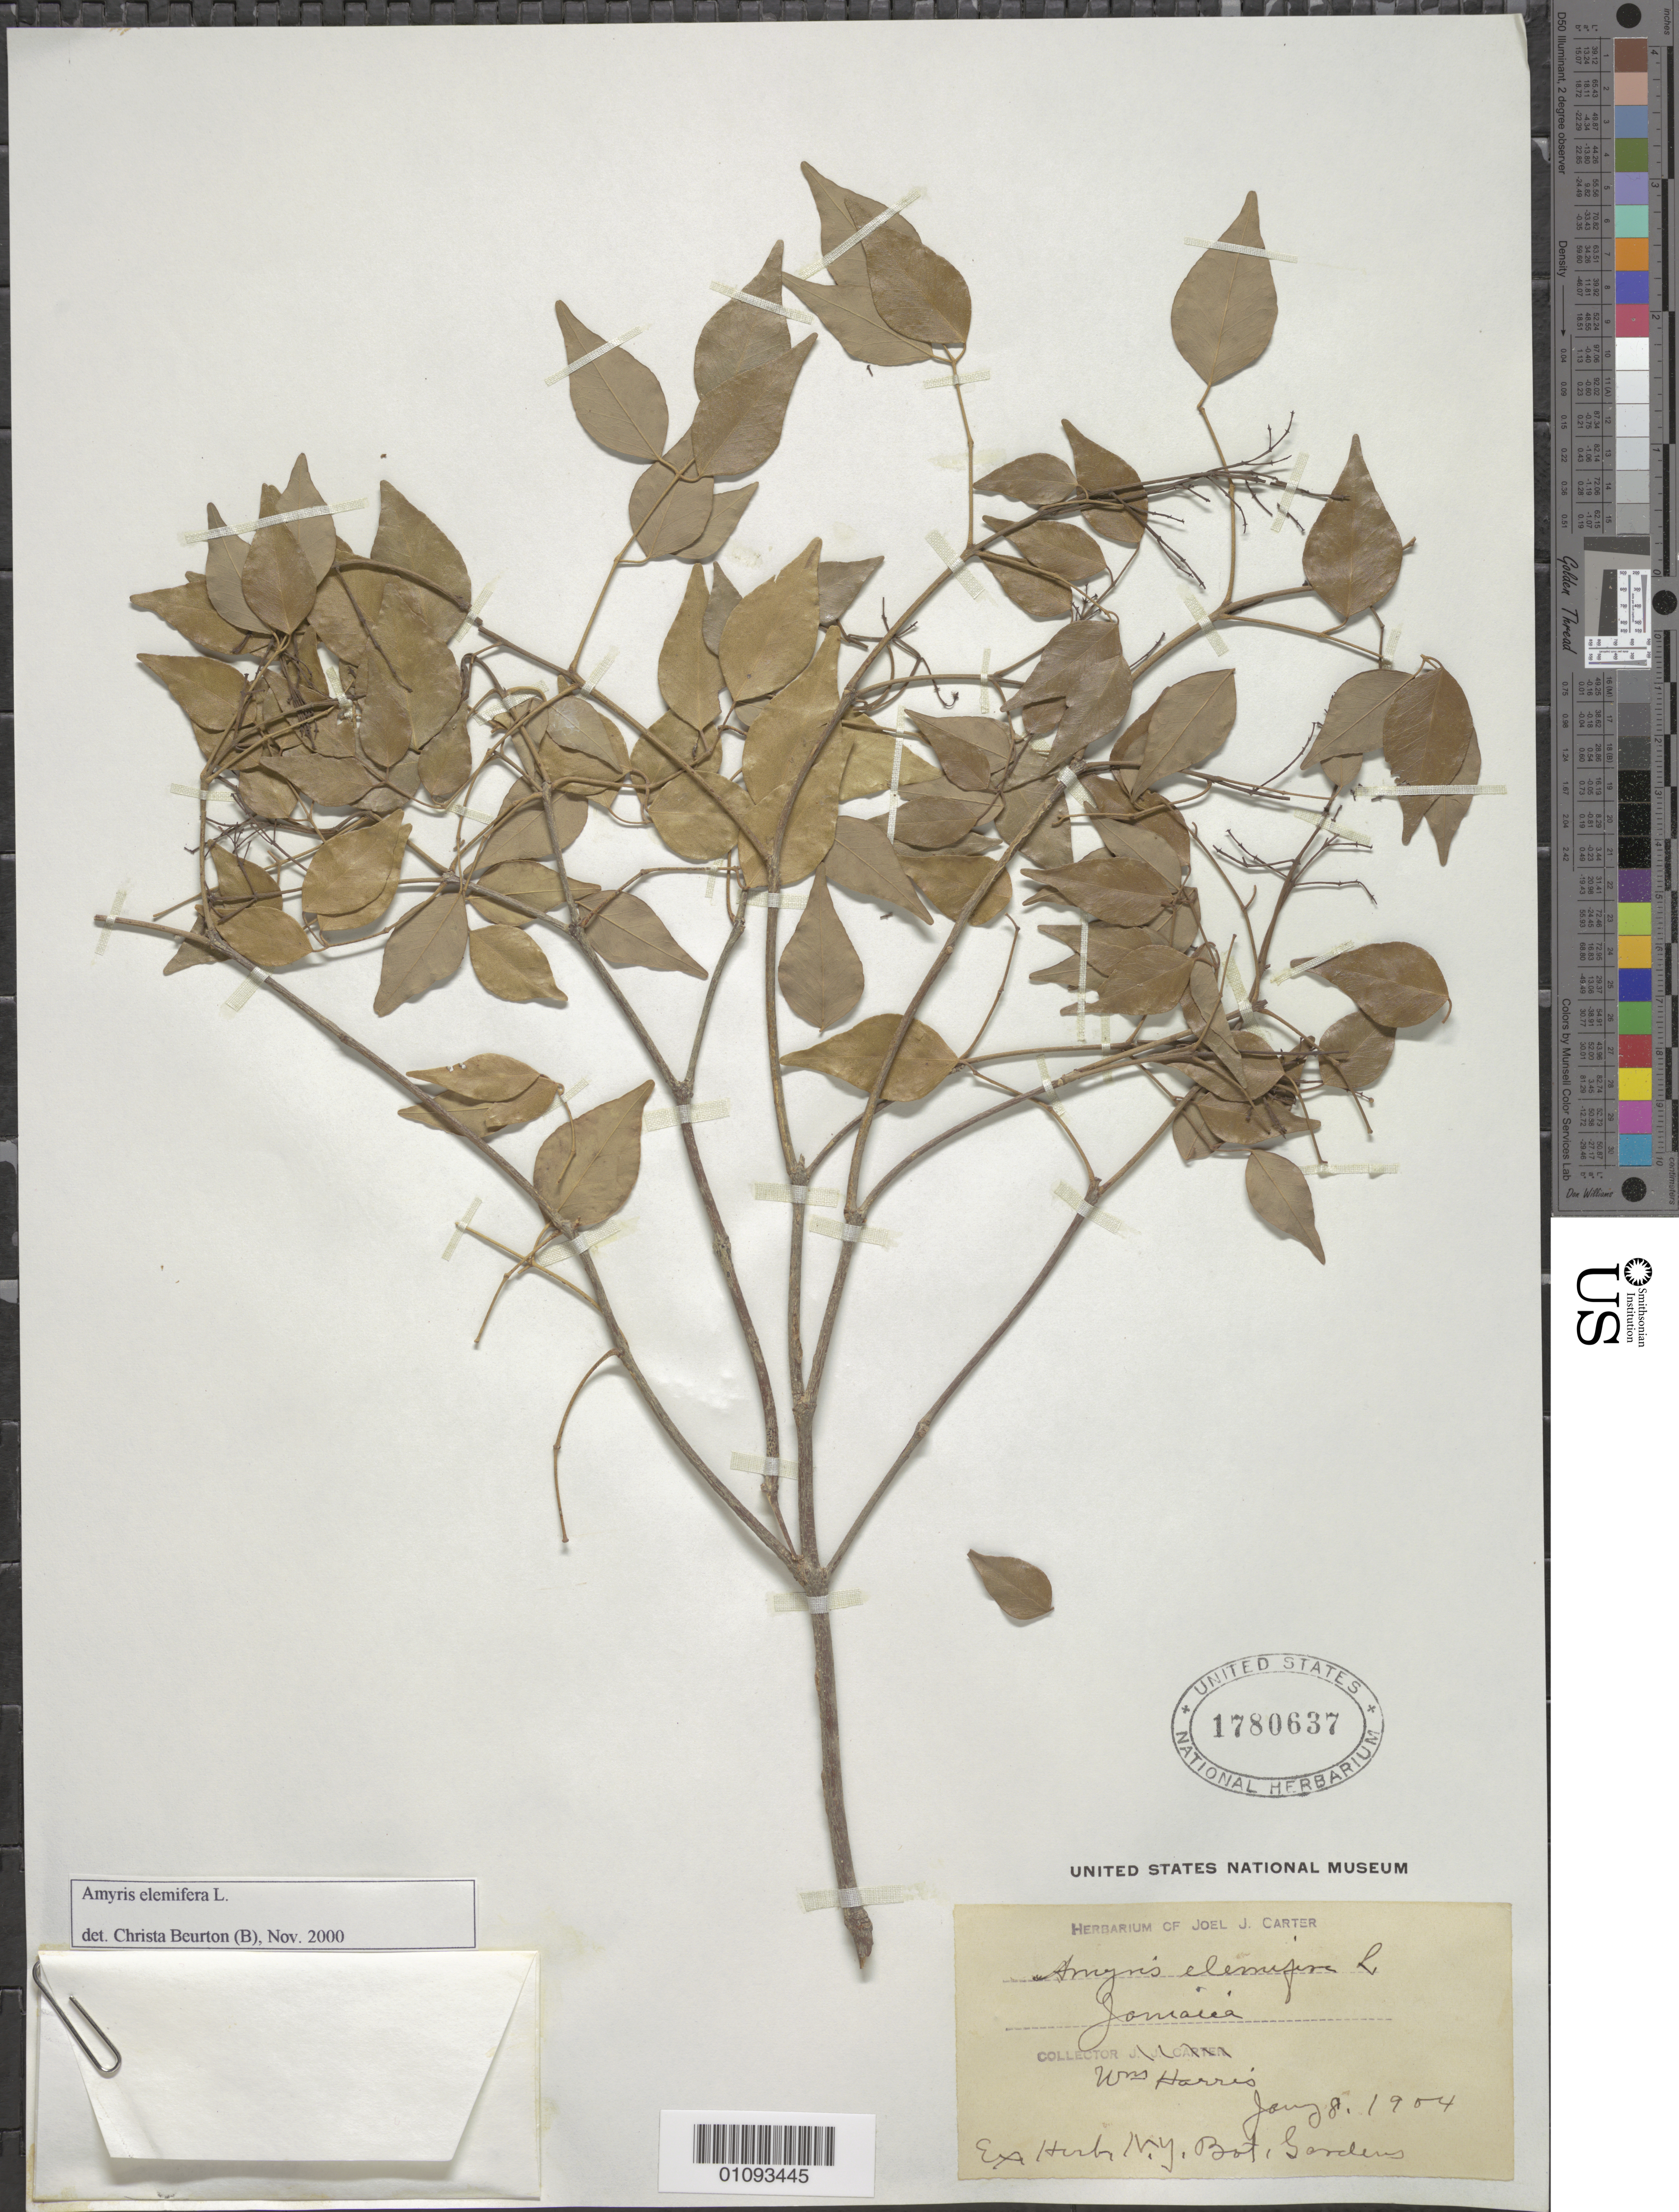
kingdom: Plantae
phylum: Tracheophyta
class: Magnoliopsida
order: Sapindales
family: Rutaceae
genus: Amyris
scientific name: Amyris elemifera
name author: L.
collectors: W. Harris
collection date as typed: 08 Jan 1904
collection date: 1904-01-08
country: Jamaica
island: Jamaica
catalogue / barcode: US 1780637